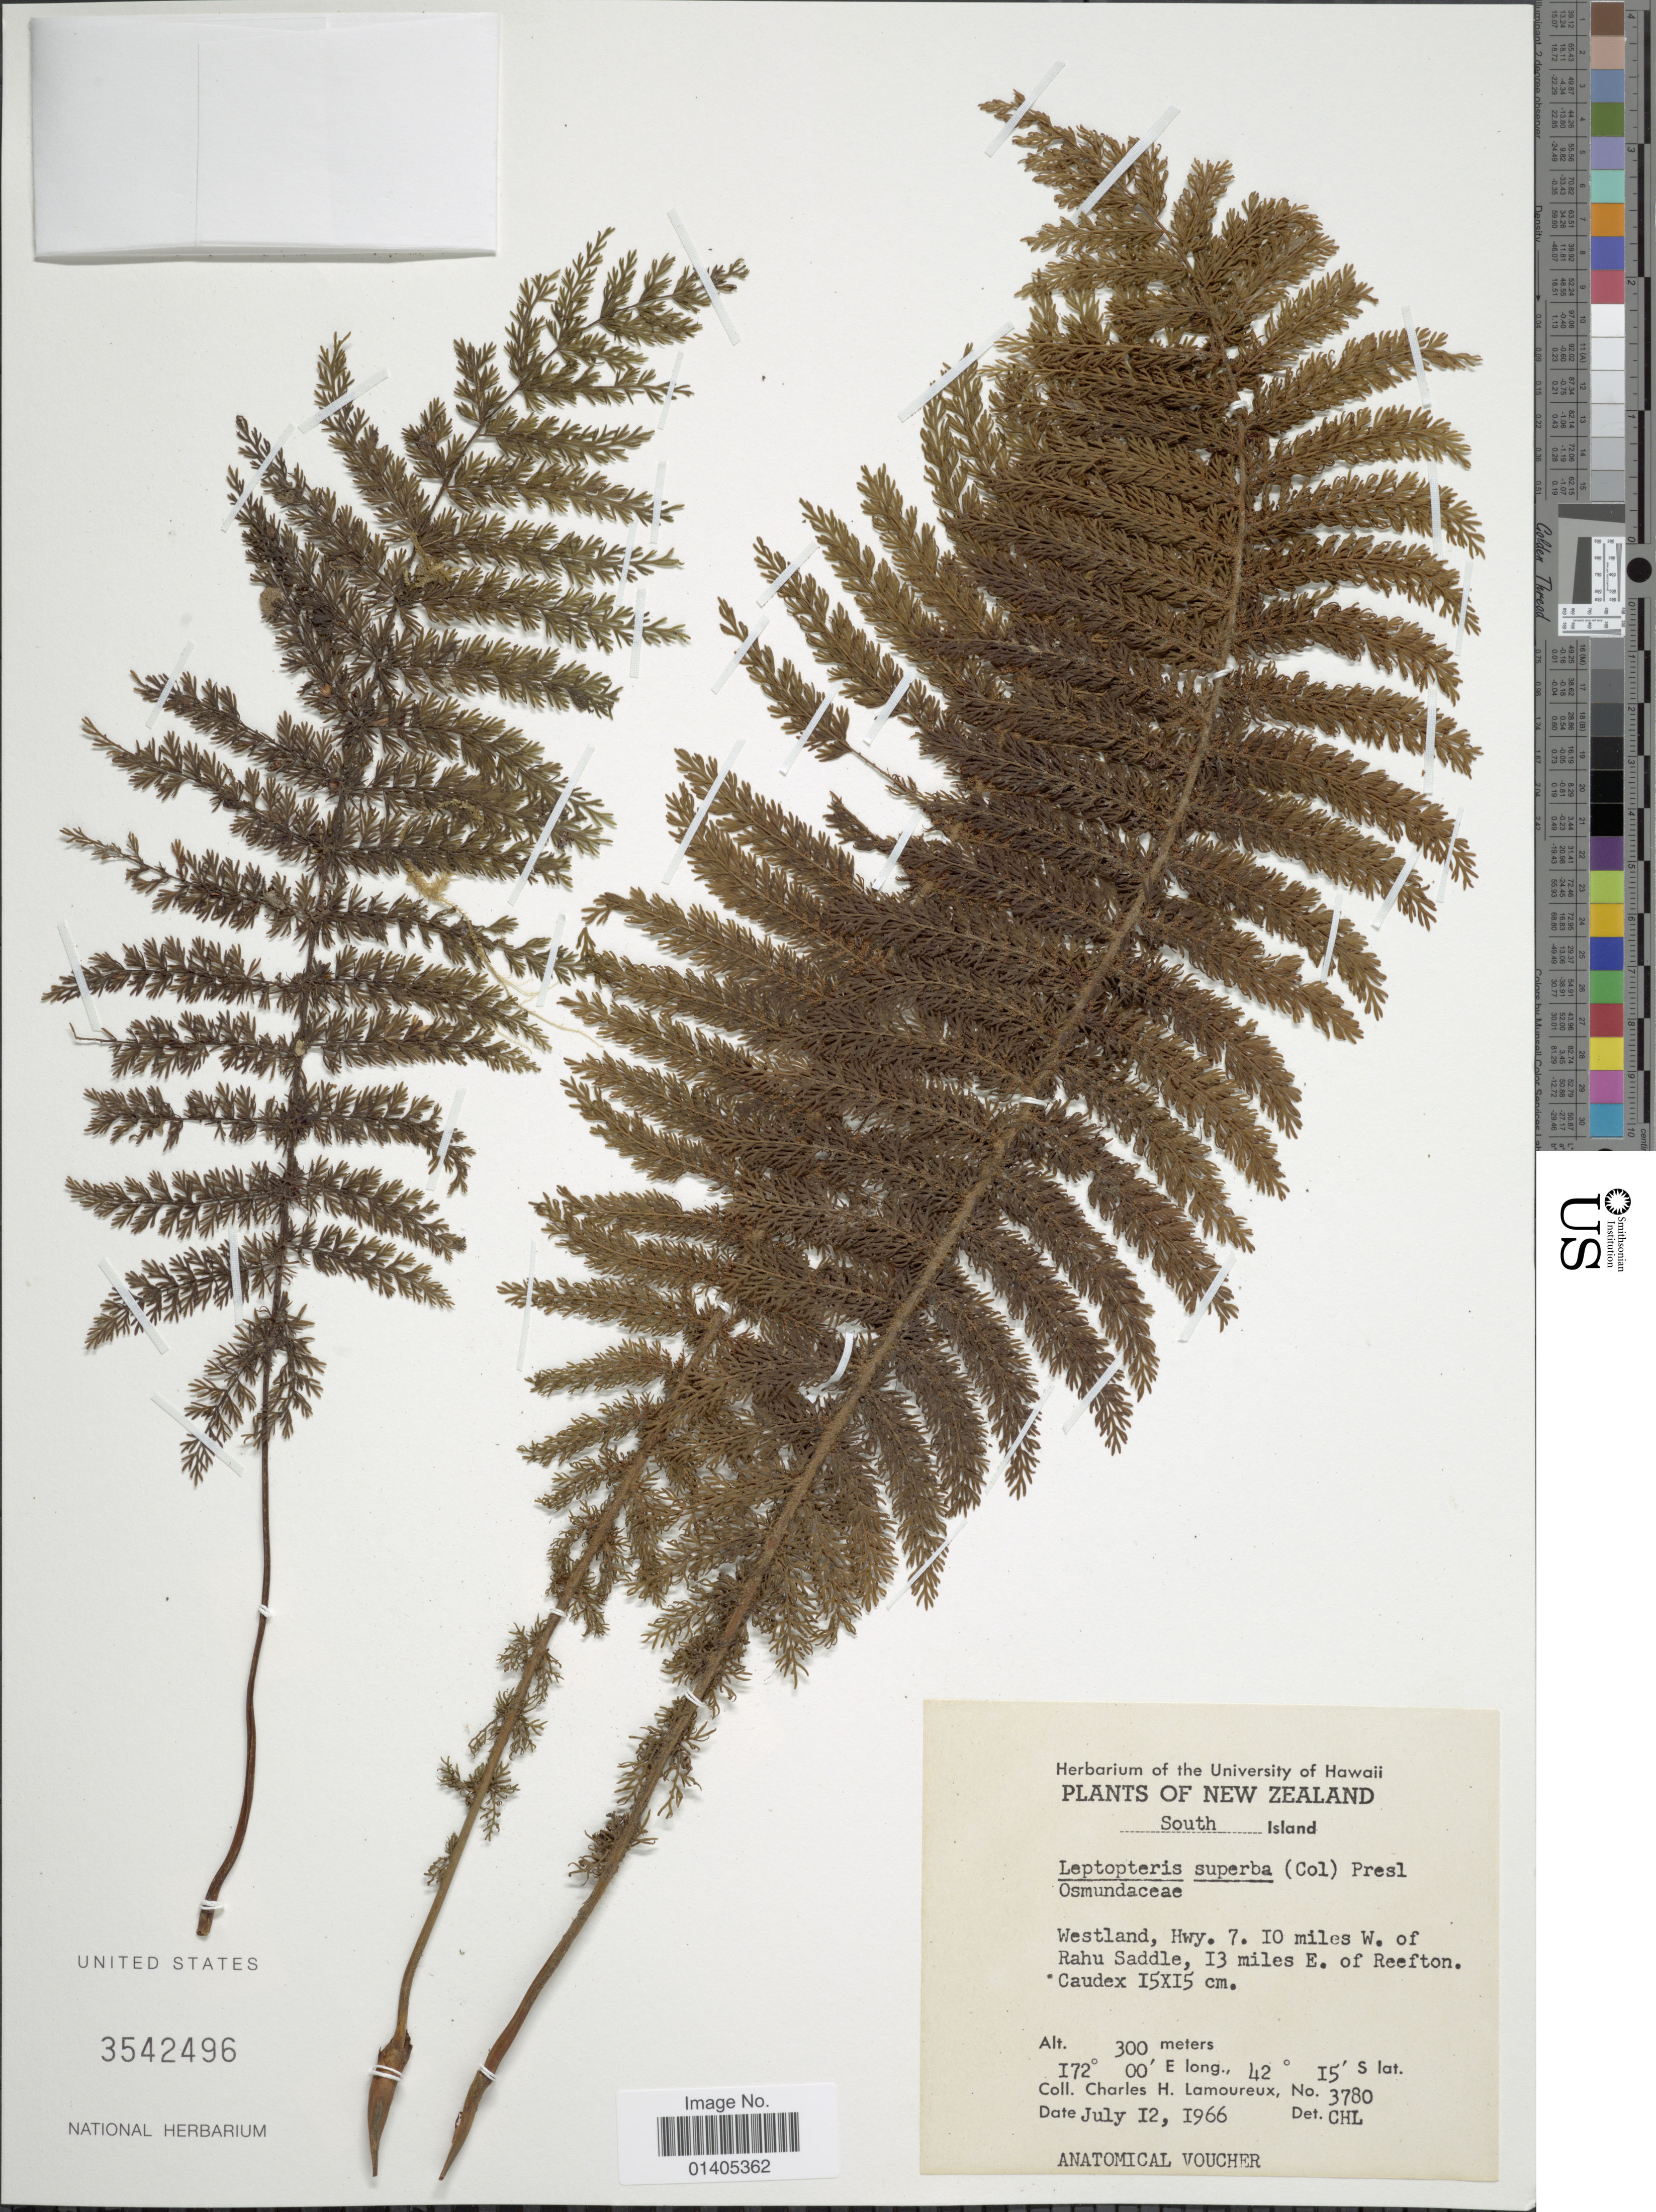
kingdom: Plantae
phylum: Tracheophyta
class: Polypodiopsida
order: Osmundales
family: Osmundaceae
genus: Leptopteris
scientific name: Leptopteris superba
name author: (Colenso) C. Presl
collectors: C. H. Lamoureux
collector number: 3780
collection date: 1966-07-12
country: New Zealand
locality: South Island, Westland, Hwy. 7. 10miles W. of Rahu Saddle, 13 miles EE. of Reefton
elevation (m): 300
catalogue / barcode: US 3542496